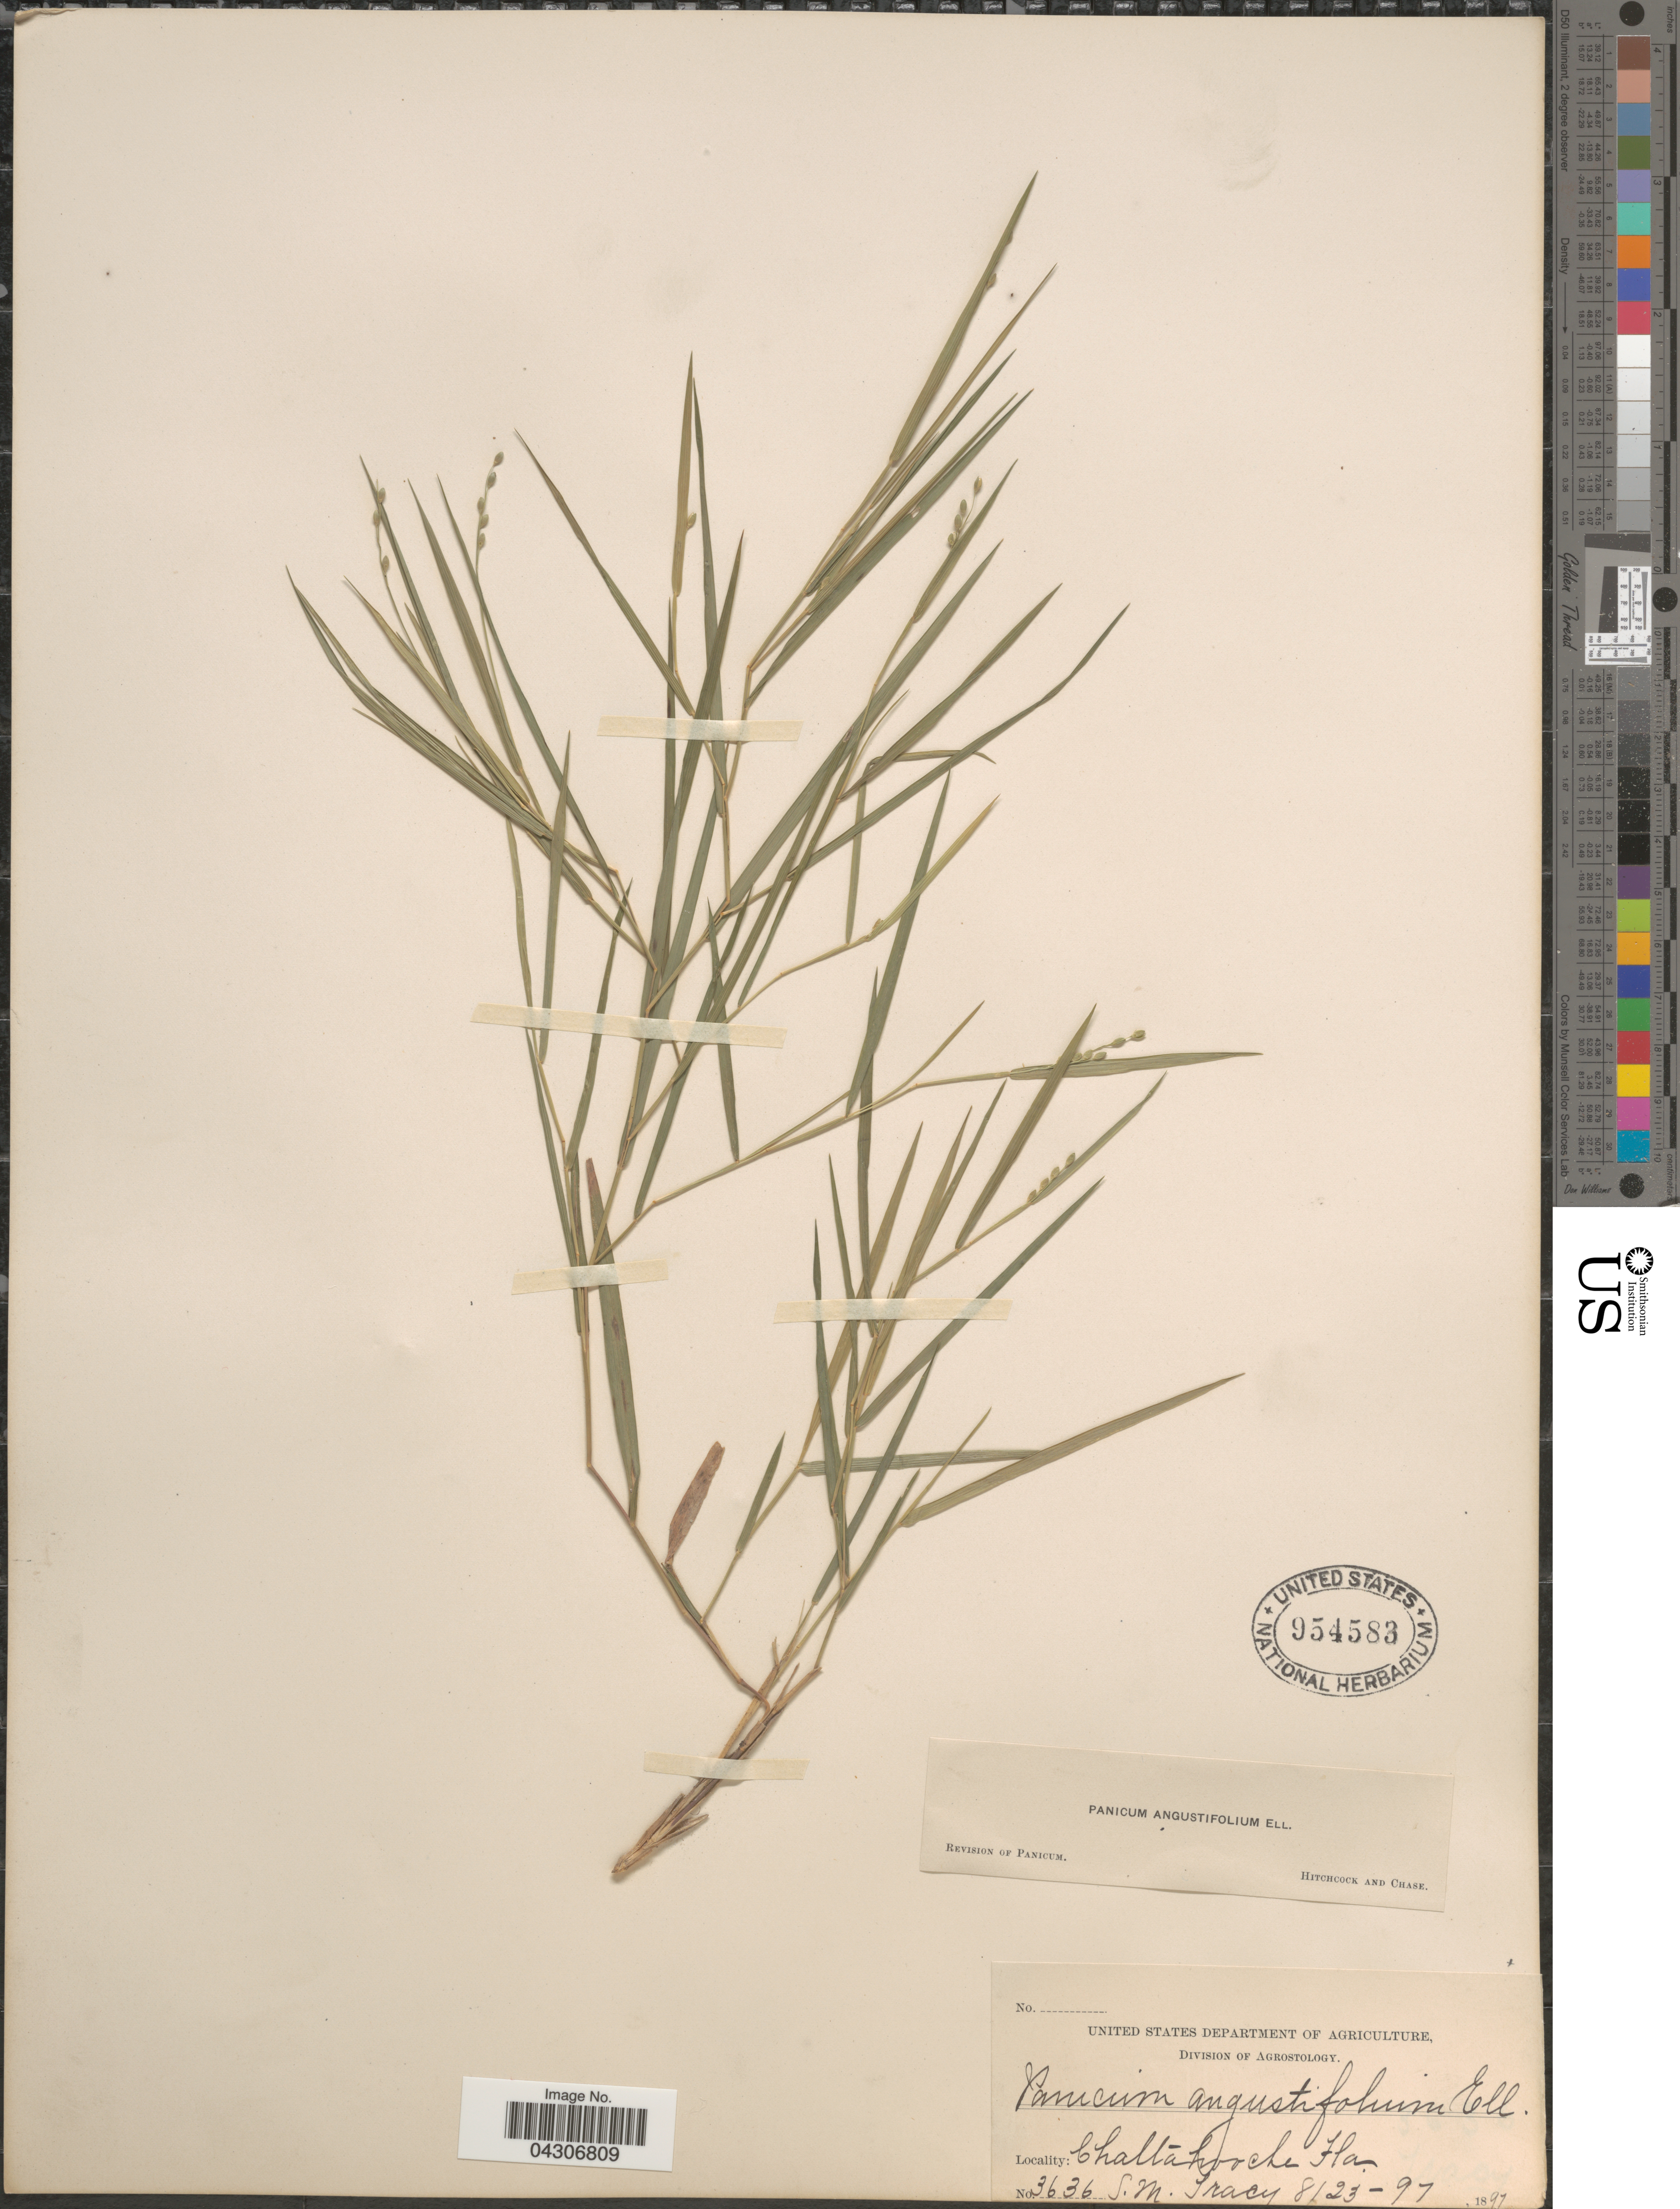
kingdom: Plantae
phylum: Tracheophyta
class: Liliopsida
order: Poales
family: Poaceae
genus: Dichanthelium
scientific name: Dichanthelium aciculare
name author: (Desv. ex Poir.) Gould & C.A. Clark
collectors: S. M. Tracy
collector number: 3636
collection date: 1897-08-23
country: United States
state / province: Florida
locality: Chattahooche.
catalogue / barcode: US 954583